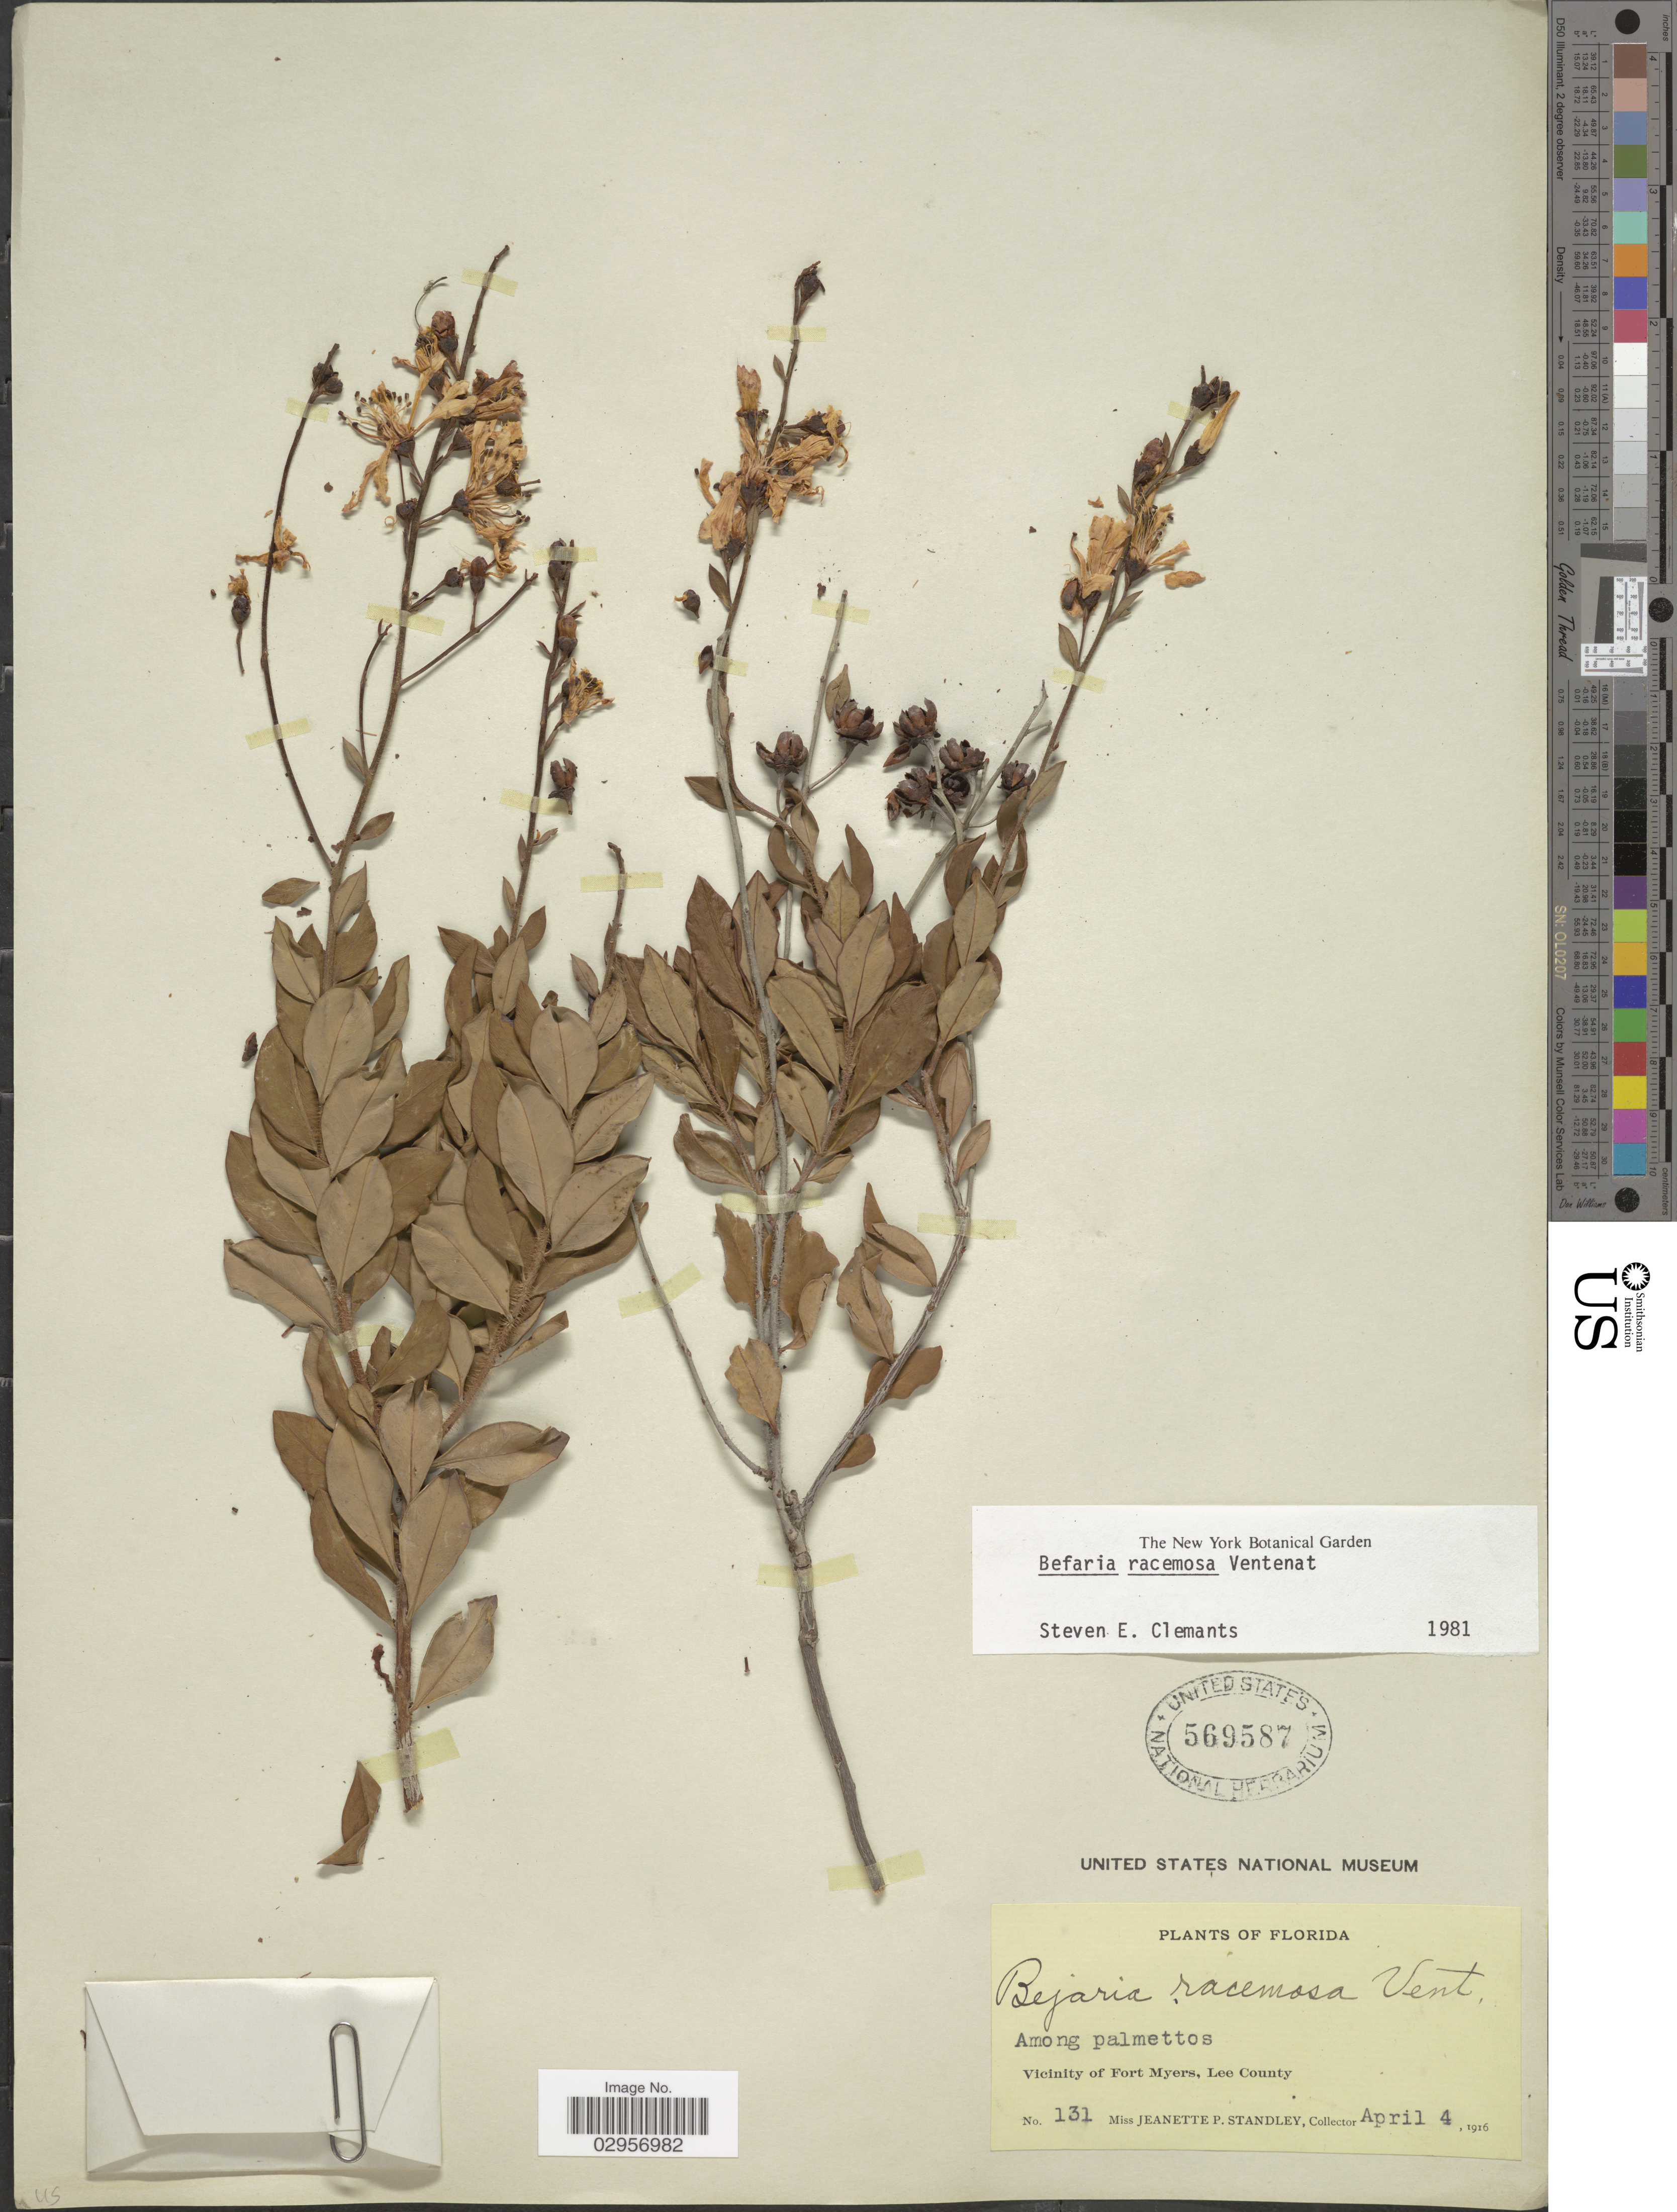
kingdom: Plantae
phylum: Tracheophyta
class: Magnoliopsida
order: Ericales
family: Ericaceae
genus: Bejaria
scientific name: Bejaria racemosa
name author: Vent.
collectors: J. P. Standley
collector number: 131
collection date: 1916-04-04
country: United States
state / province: Florida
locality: Amon palmettos, Vicinity of Fort Myers, Lee County.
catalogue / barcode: US 569587